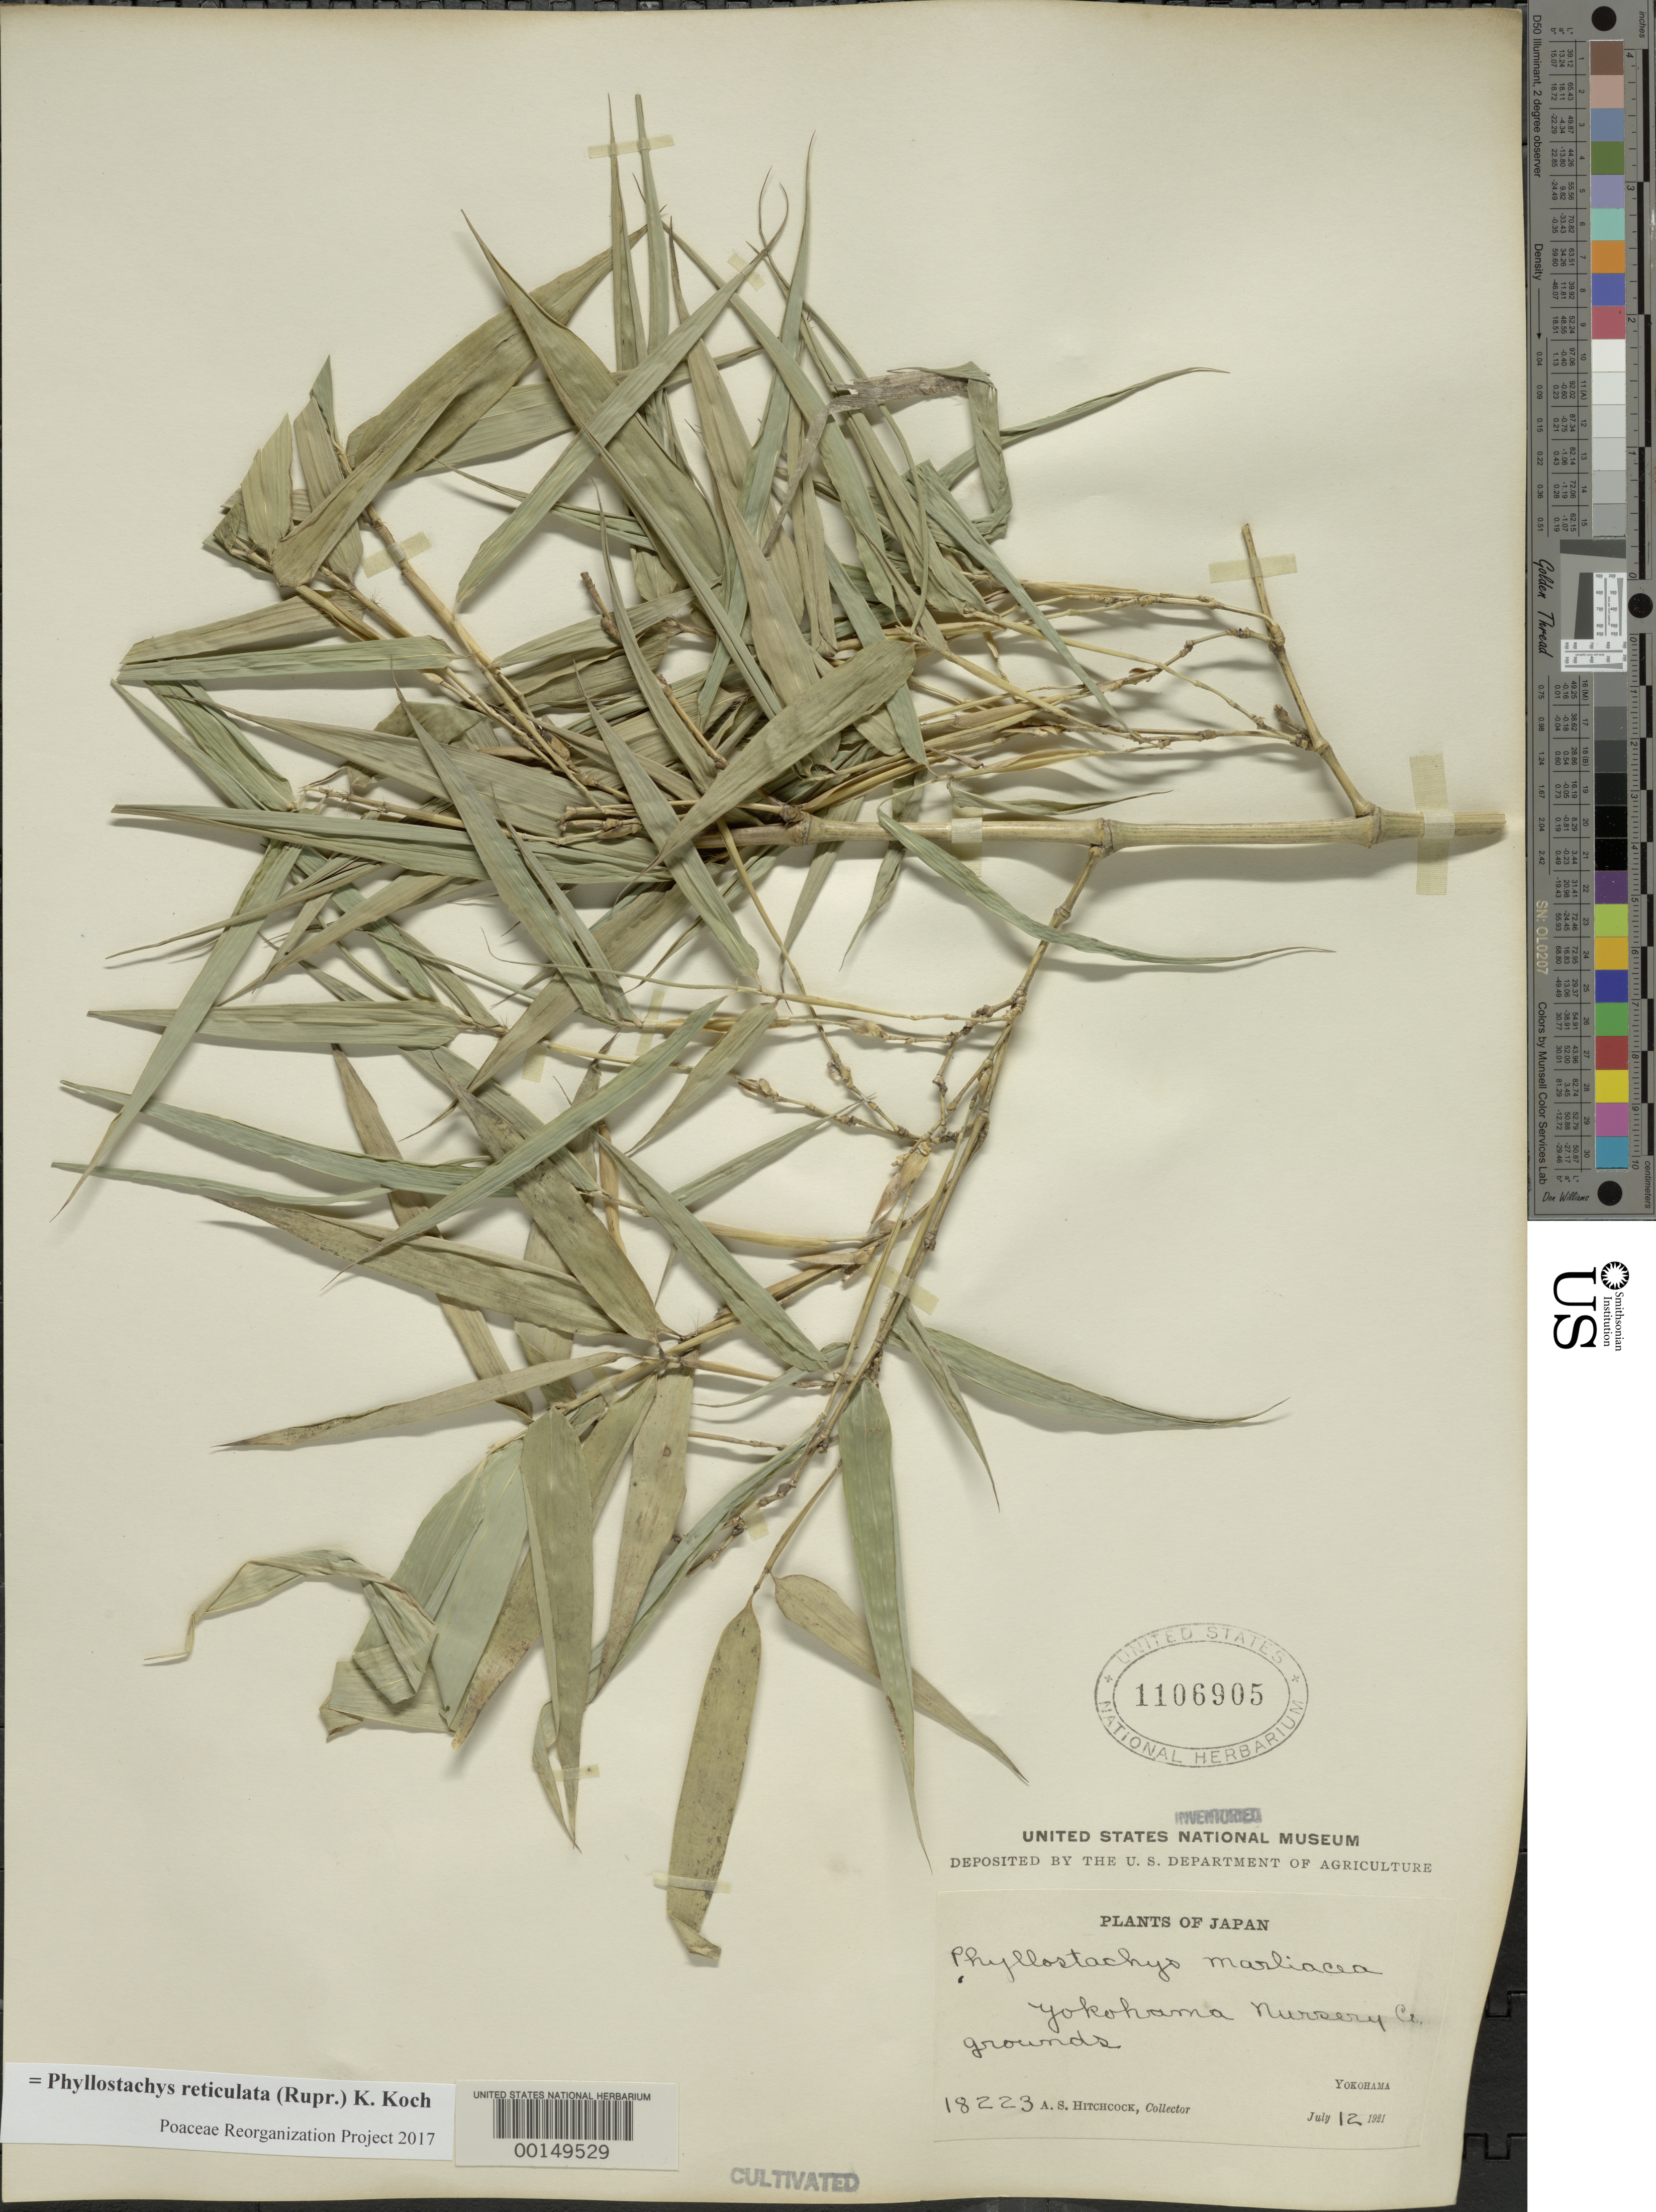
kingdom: Plantae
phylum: Tracheophyta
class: Liliopsida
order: Poales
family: Poaceae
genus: Phyllostachys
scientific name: Phyllostachys reticulata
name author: (Rupr.) K. Koch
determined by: Poaceae Reorganization Project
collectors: A. S. Hitchcock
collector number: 18223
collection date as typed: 12 Jul 1921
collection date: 1921-07-12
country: Japan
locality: Yokohama, yokohama nursery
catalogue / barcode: US 1106905